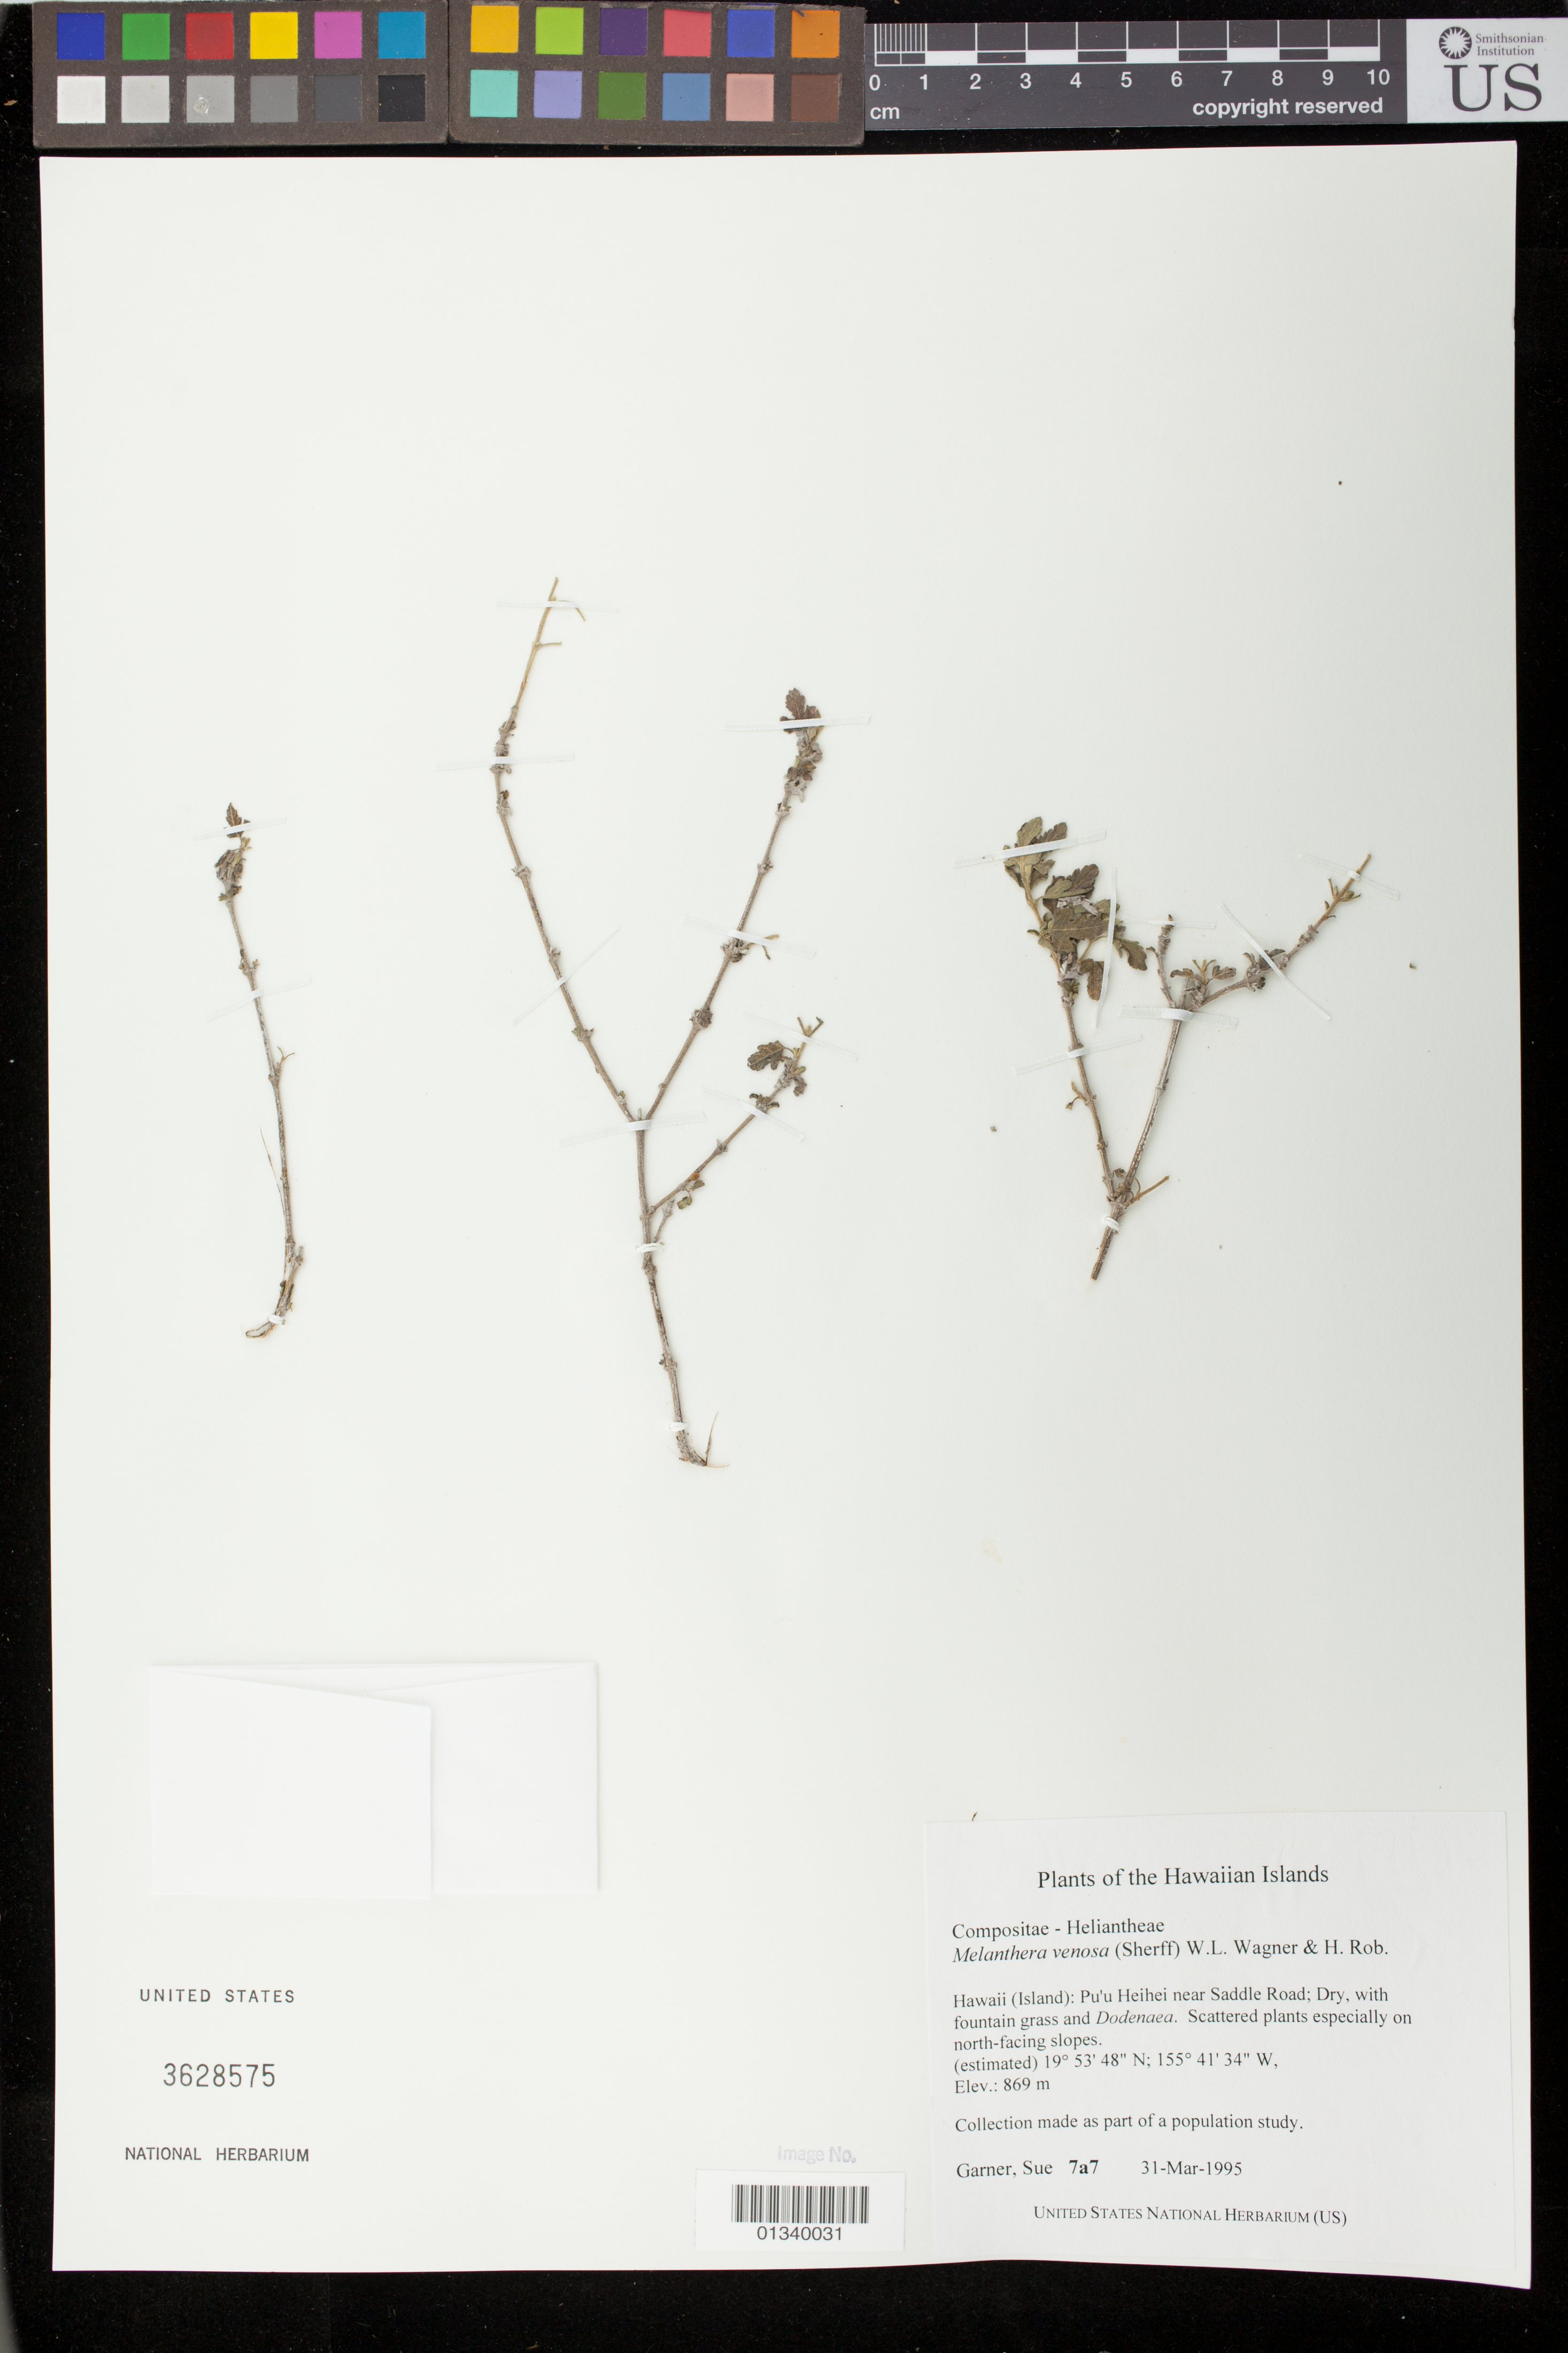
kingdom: Plantae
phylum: Tracheophyta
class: Magnoliopsida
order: Asterales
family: Asteraceae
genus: Wollastonia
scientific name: Wollastonia venosa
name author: (Sherff) Orchard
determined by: Wagner, W. L., (BOT), Smithsonian Institution - National Museum of Natural History (UNITED STATES)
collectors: S. Garner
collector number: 7a7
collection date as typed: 31 March 1995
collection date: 1995-03-31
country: United States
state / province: Hawaii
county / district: Hawaii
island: Hawaii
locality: Pu'u Heihei near Saddle Road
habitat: Dry with fountain grass and Dodenaea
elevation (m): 869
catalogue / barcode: US 3628575